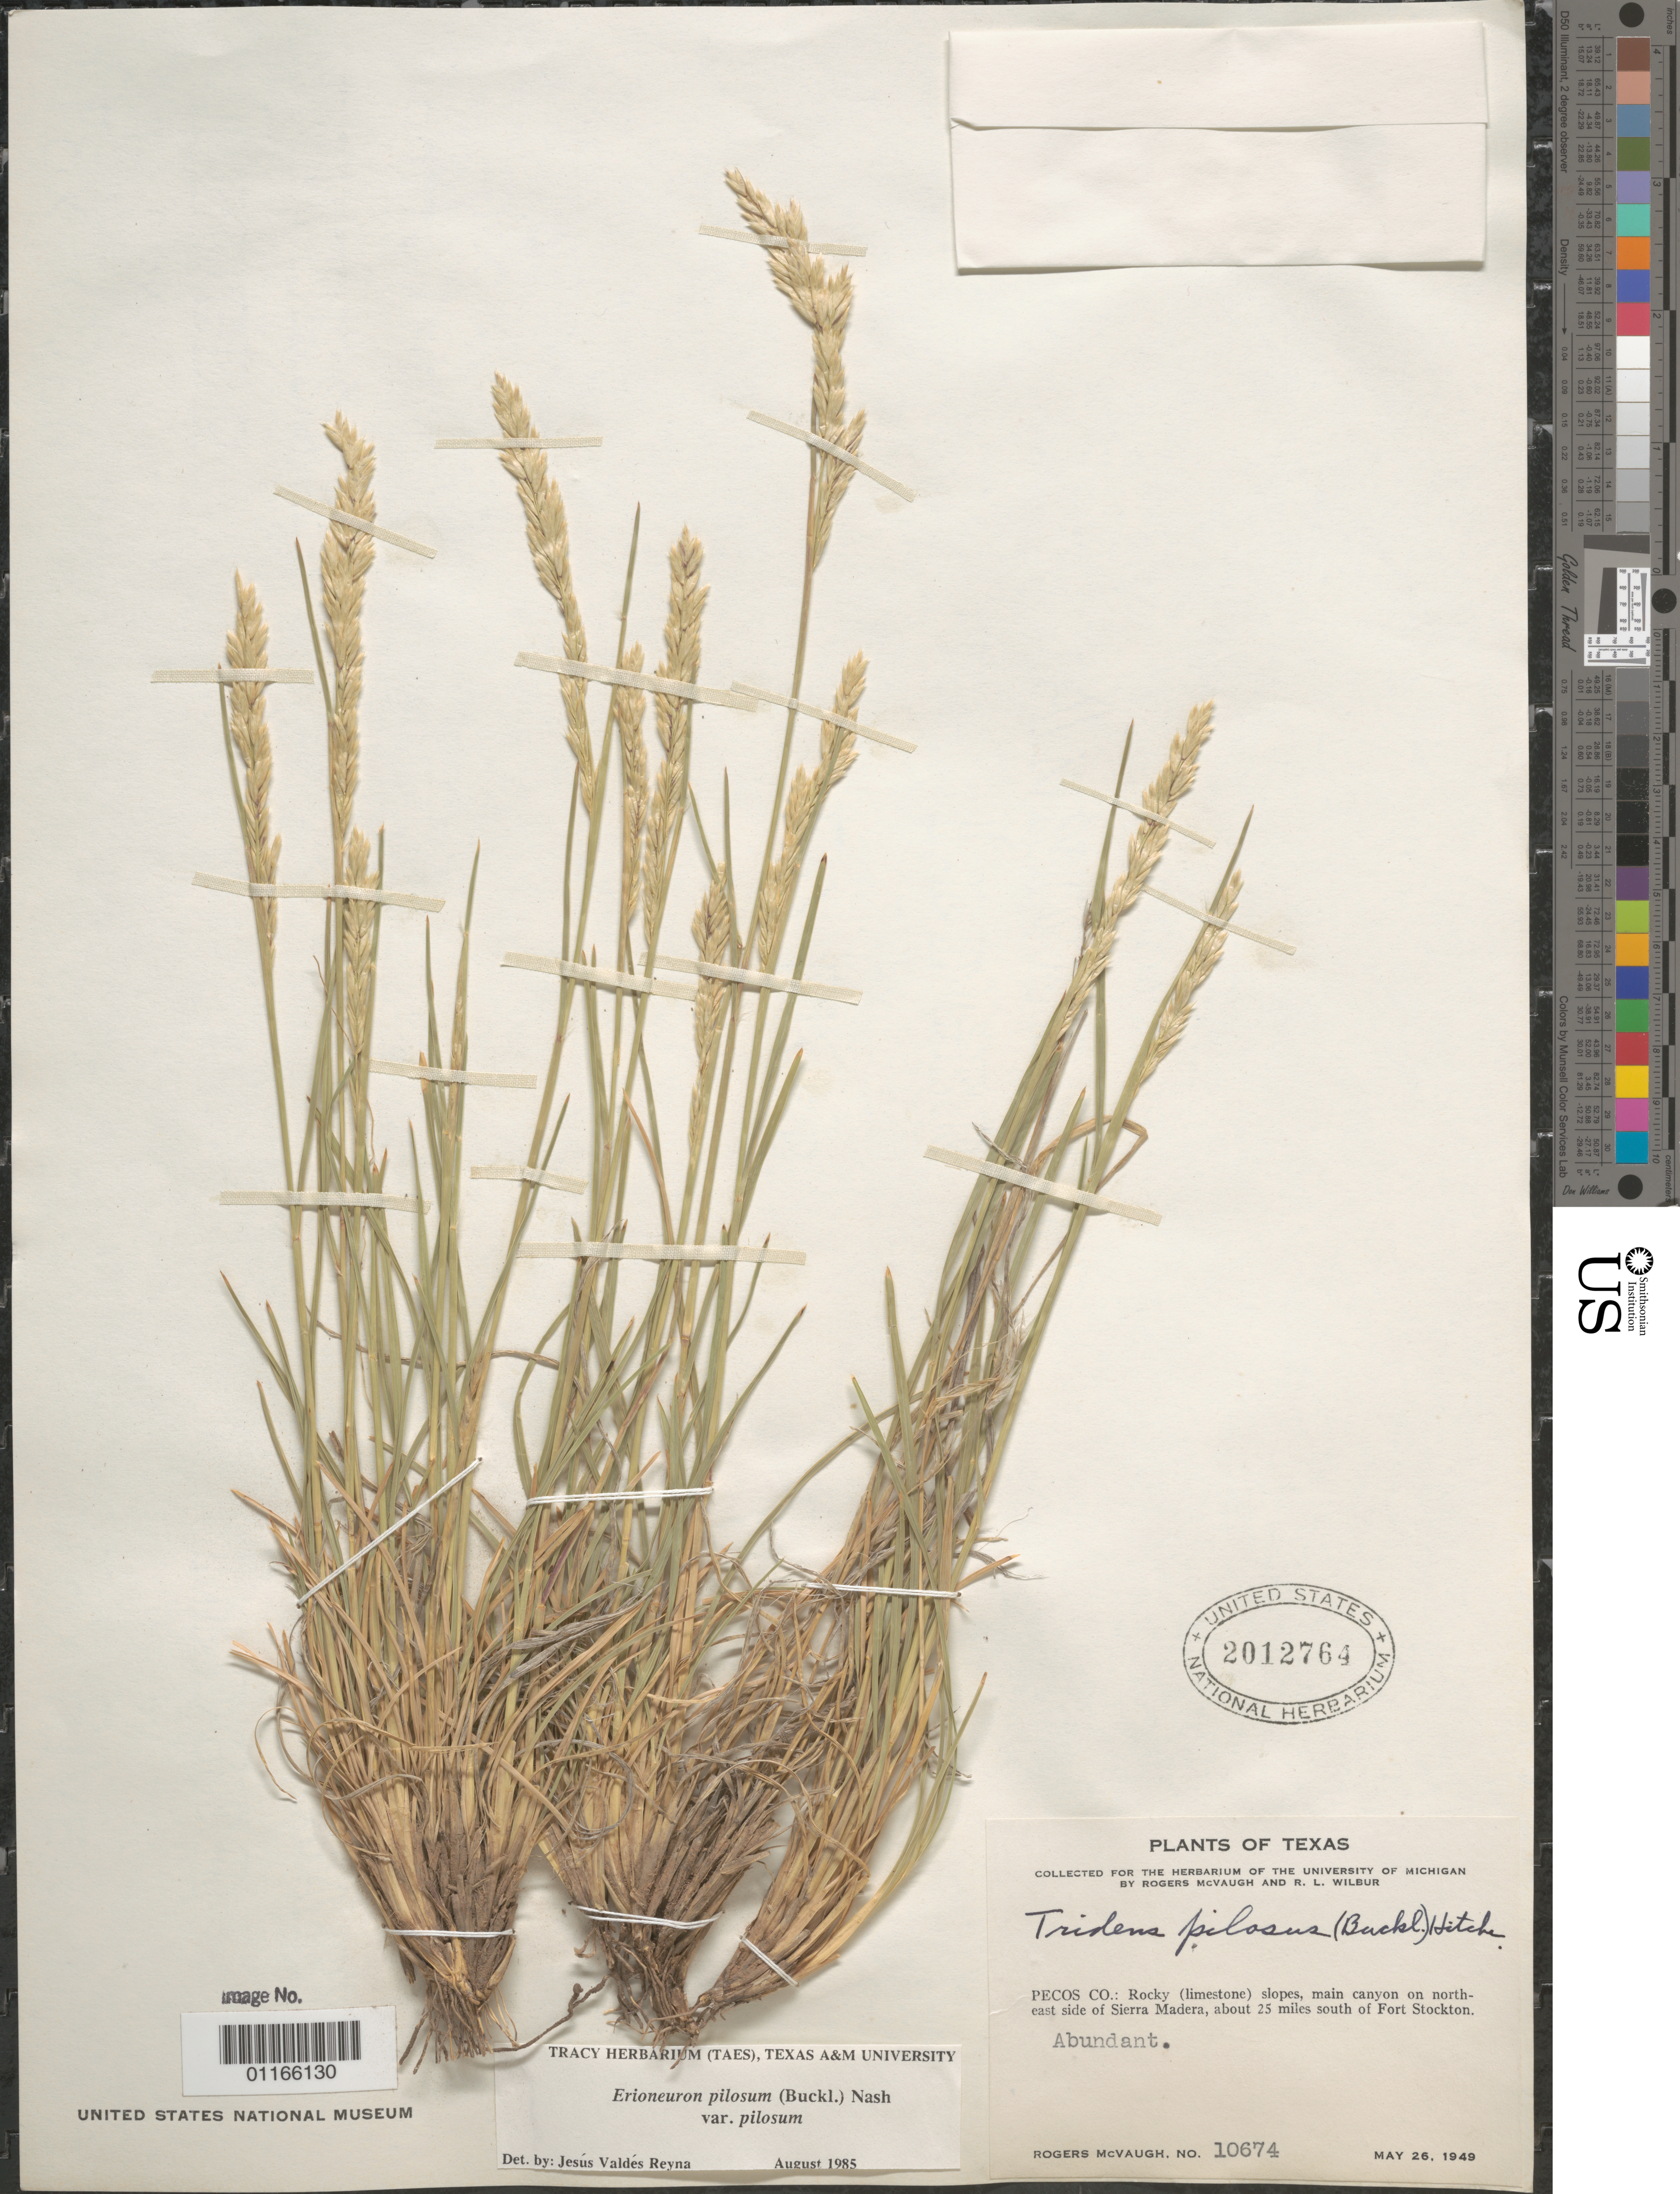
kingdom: Plantae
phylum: Tracheophyta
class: Liliopsida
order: Poales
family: Poaceae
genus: Erioneuron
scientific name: Erioneuron pilosum var. pilosum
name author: (Buckley) Nash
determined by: Valdés-Reyna, Jesús, (ANSM), Universidad Autonoma Agraria Antonio Narro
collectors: R. McVaugh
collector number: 10674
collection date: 1949-05-26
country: United States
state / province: Texas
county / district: Pecos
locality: Main Canyon on northeast side of Sierra Madera, about 25 miles south of Fort Stockton.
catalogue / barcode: US 2012764